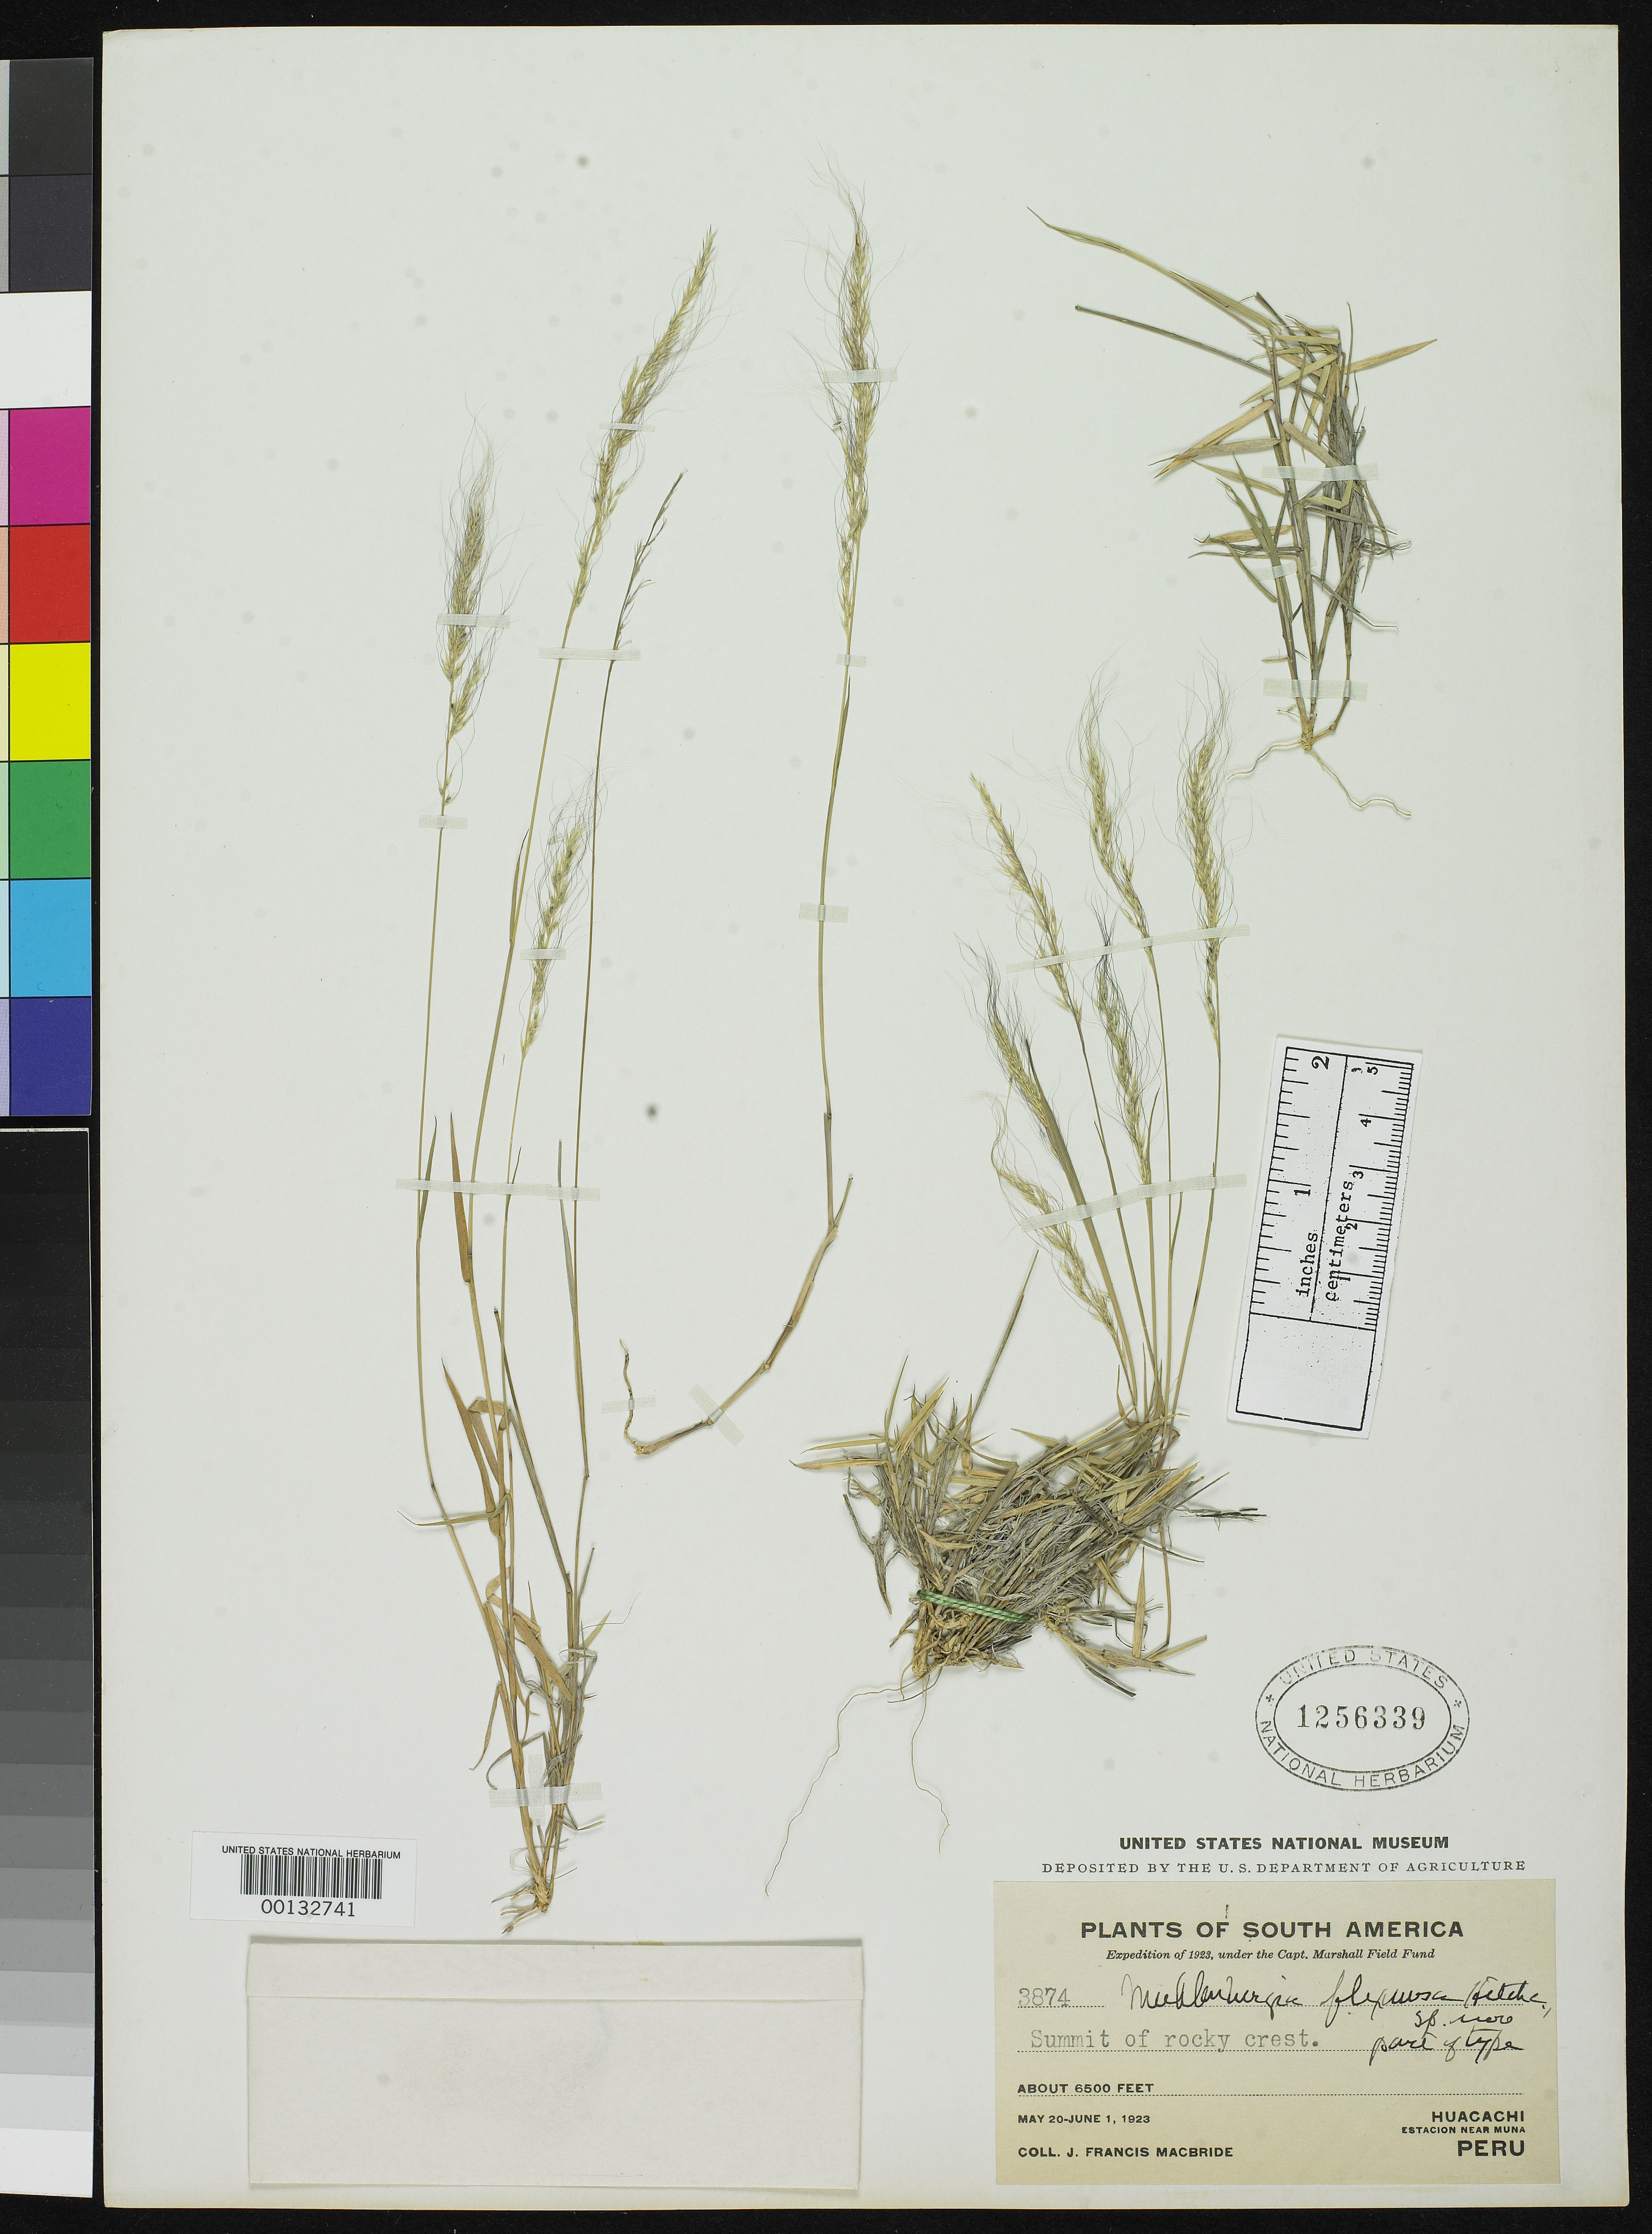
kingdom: Plantae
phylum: Tracheophyta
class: Liliopsida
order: Poales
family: Poaceae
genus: Muhlenbergia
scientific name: Muhlenbergia flexuosa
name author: Hitchc.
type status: Isotype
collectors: J. F. Macbride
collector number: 3874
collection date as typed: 20 May 1923 to 01 Jun 1923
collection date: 1923-05-20/1923-06-01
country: Peru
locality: Huacachi Estación near Muña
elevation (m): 2000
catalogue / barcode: US 1256339